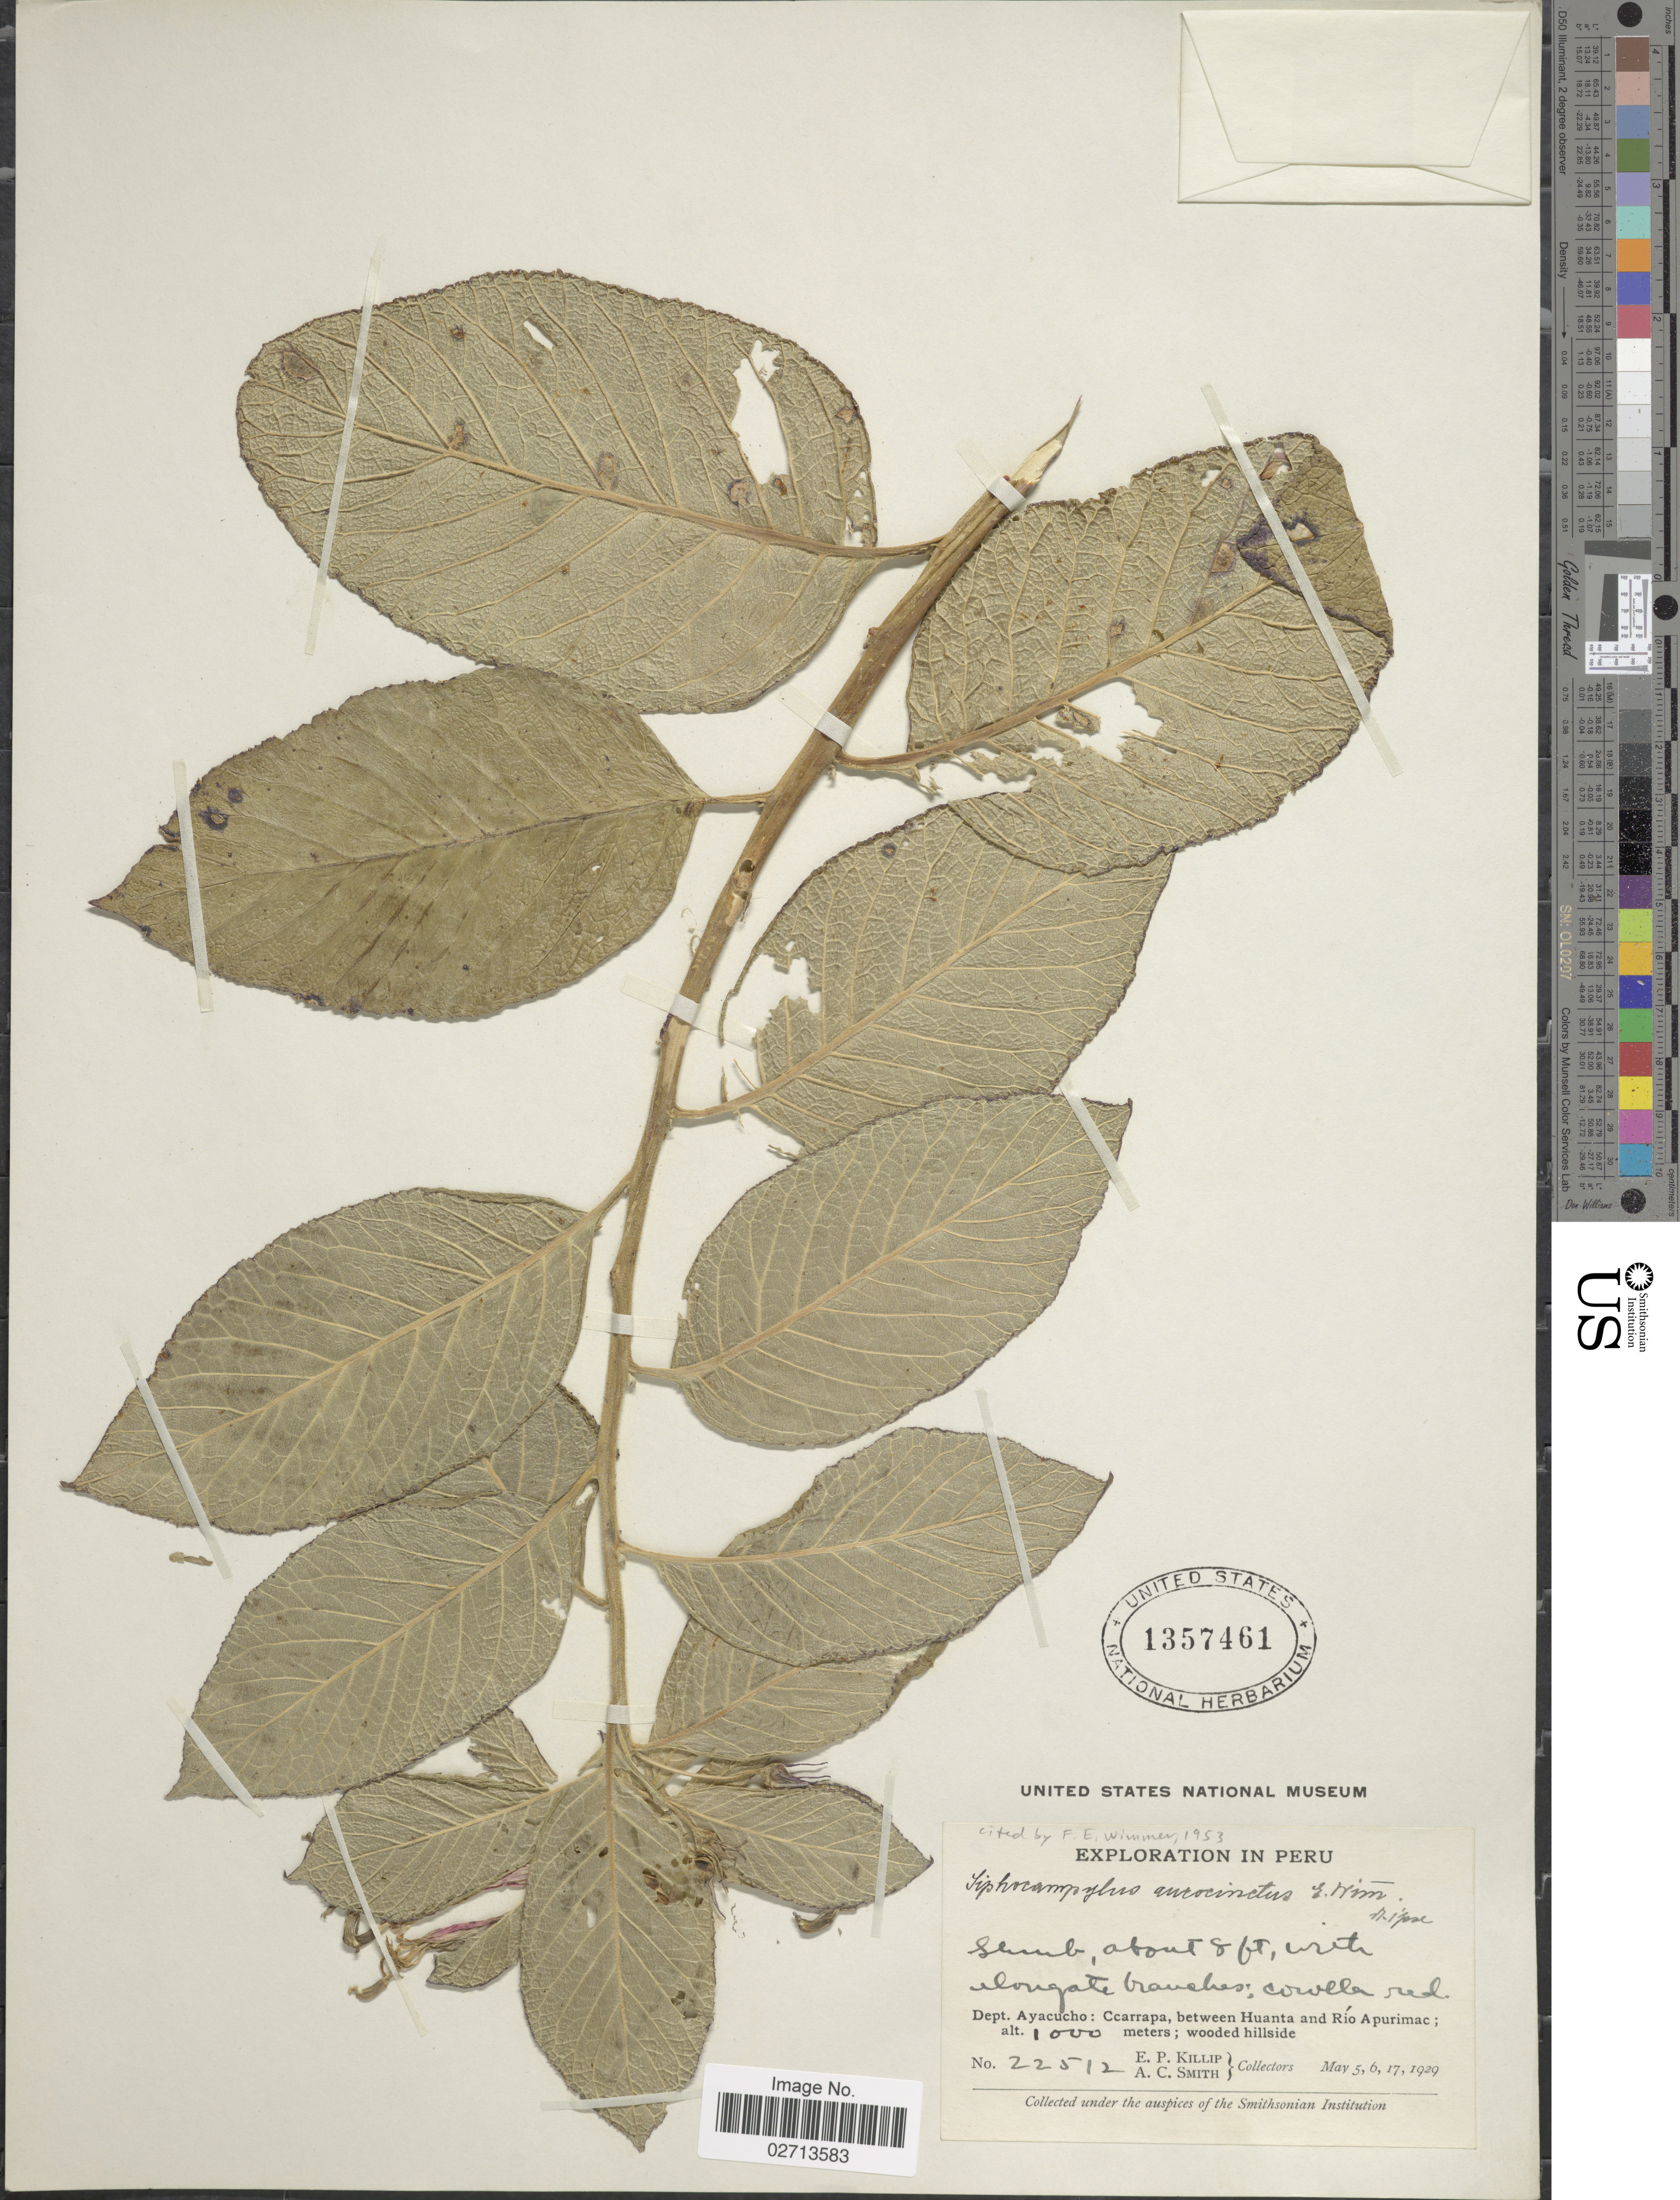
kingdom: Plantae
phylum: Tracheophyta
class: Magnoliopsida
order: Asterales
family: Campanulaceae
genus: Siphocampylus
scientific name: Siphocampylus aurocinctus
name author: E. Wimm.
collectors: E. P. Killip & A. C. Smith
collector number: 22512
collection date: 1929-05-05/1929-05-17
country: Peru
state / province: Ayacucho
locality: Ccarrapa, between Huanta and Rio Apurimac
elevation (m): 1000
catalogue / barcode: US 1357461